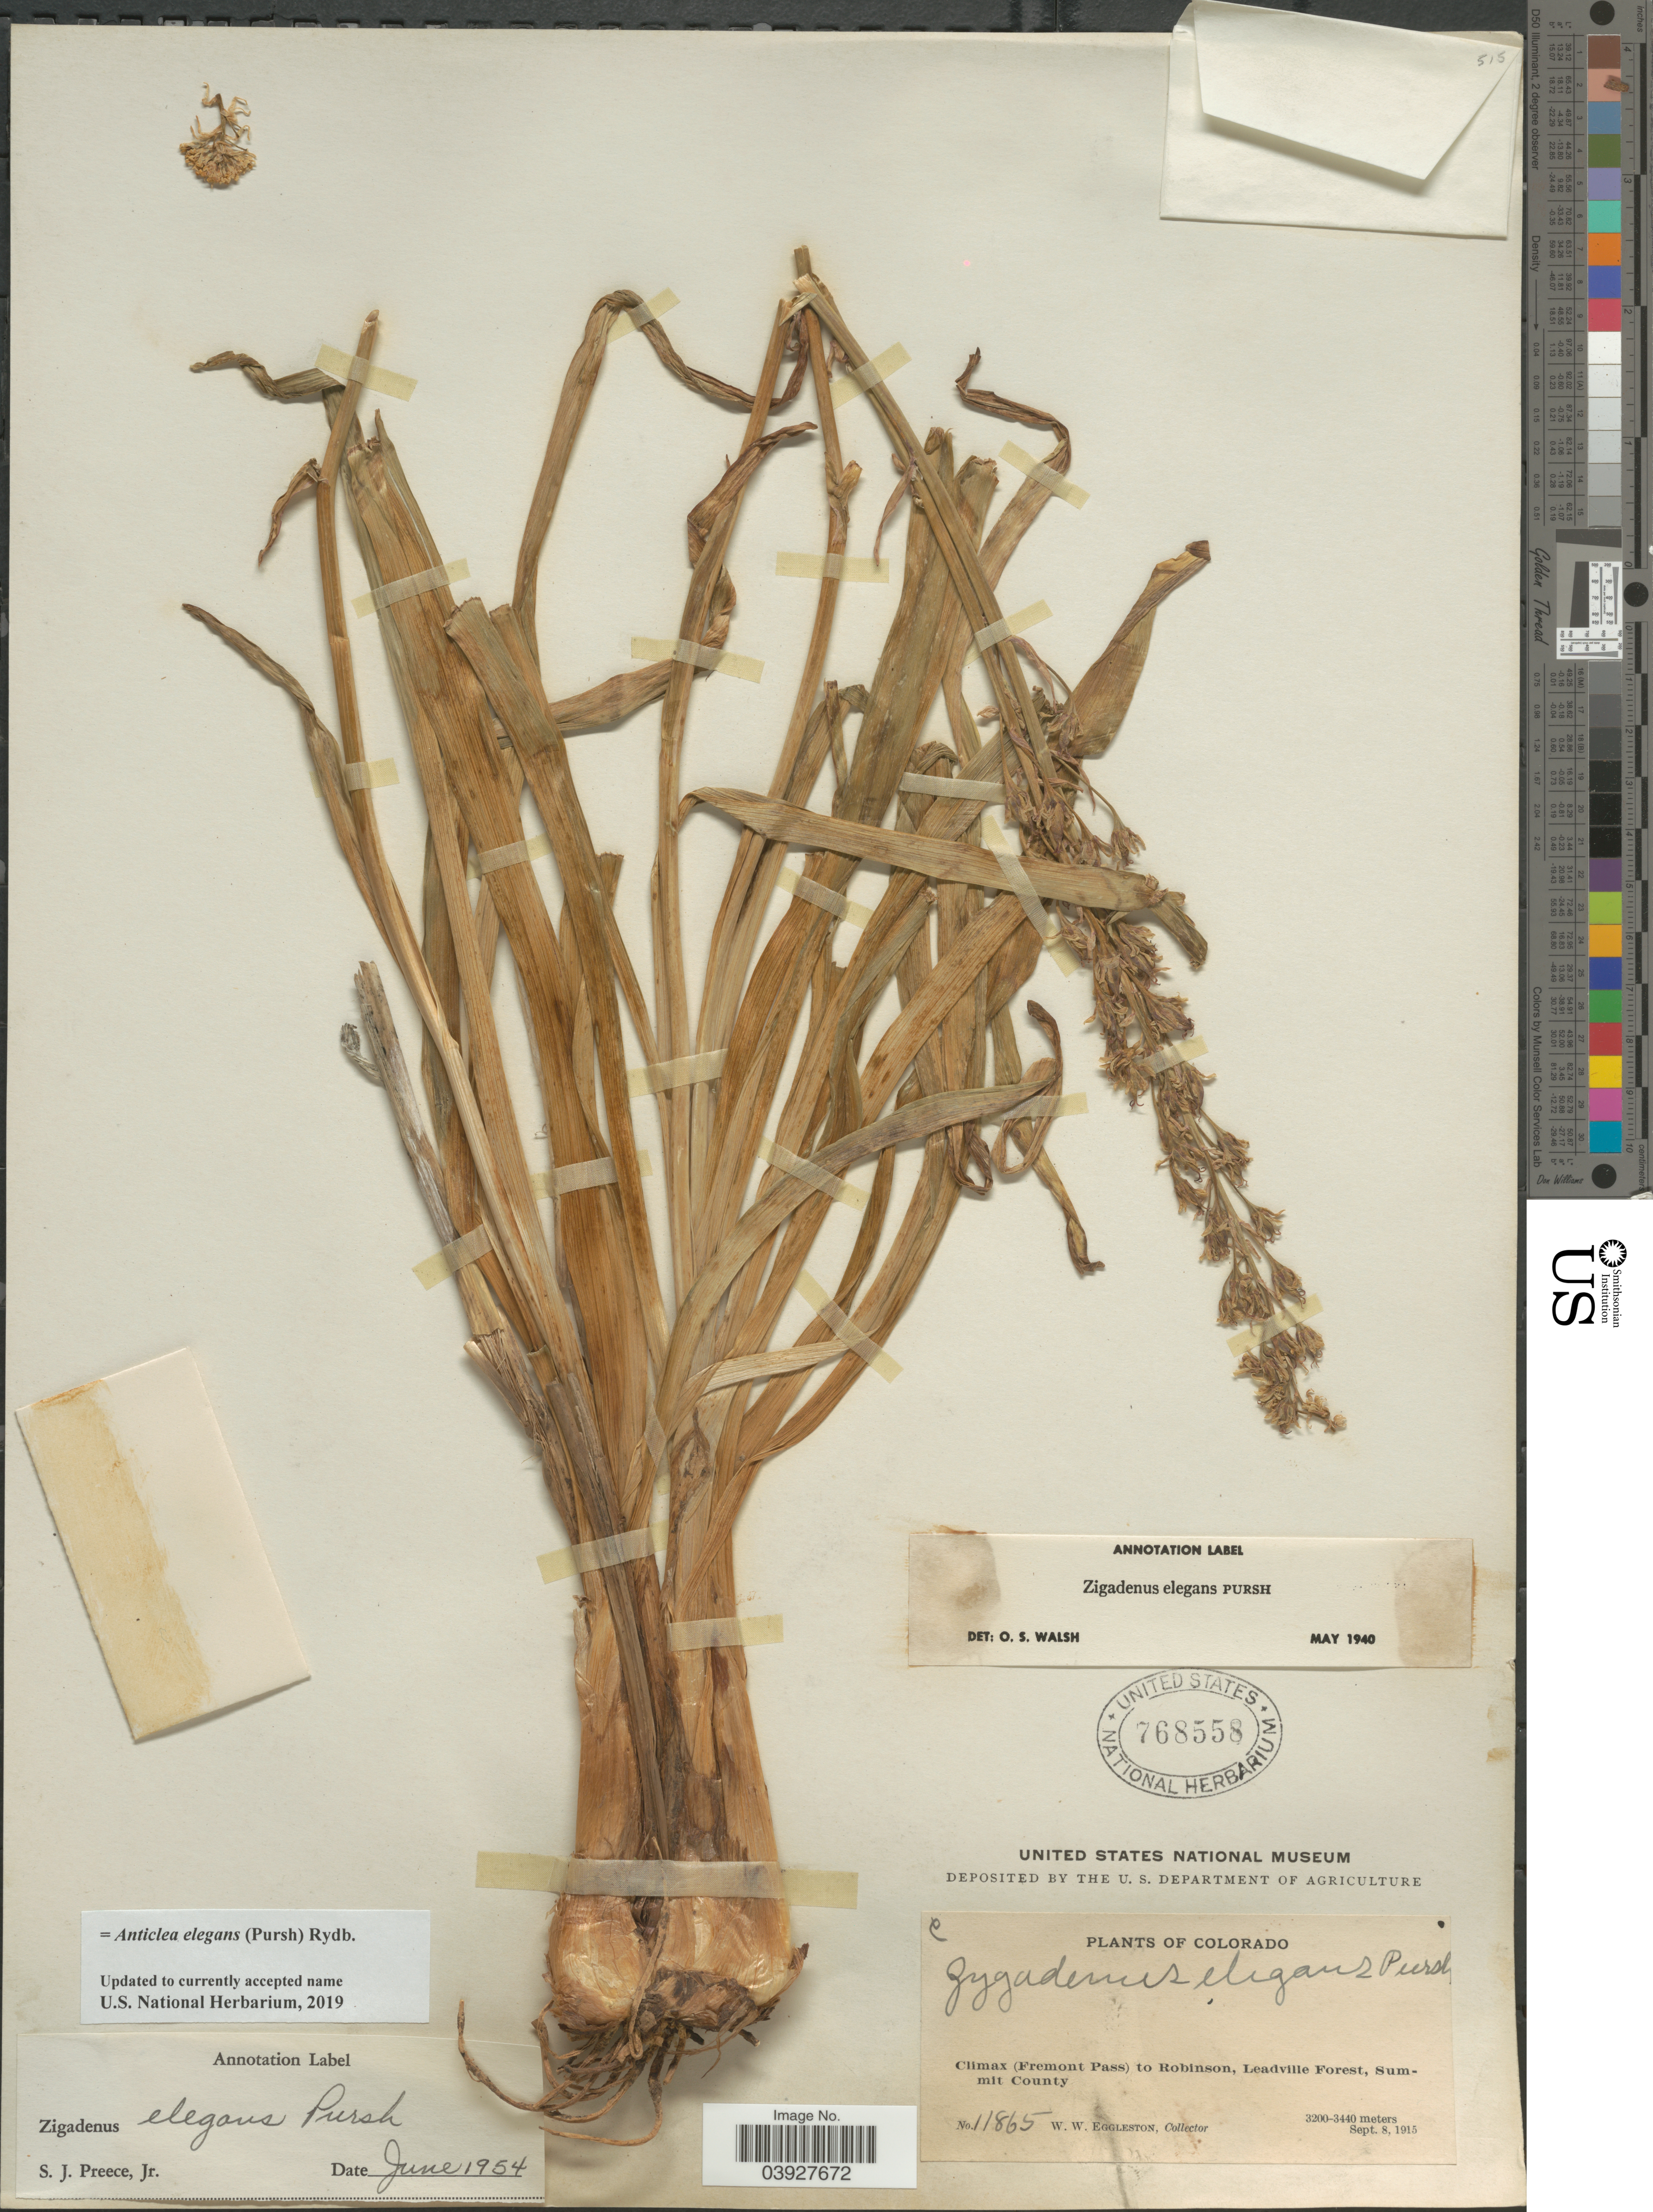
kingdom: Plantae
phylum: Tracheophyta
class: Liliopsida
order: Liliales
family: Melanthiaceae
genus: Anticlea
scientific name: Anticlea elegans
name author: (Pursh) Rydb.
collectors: W. W. Eggleston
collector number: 11865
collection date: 1915-09-08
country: United States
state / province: Colorado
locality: Climax (Fremont Pass) to Robinson, Leadville Forest, Summit County.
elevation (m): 3200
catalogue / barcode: US 768558